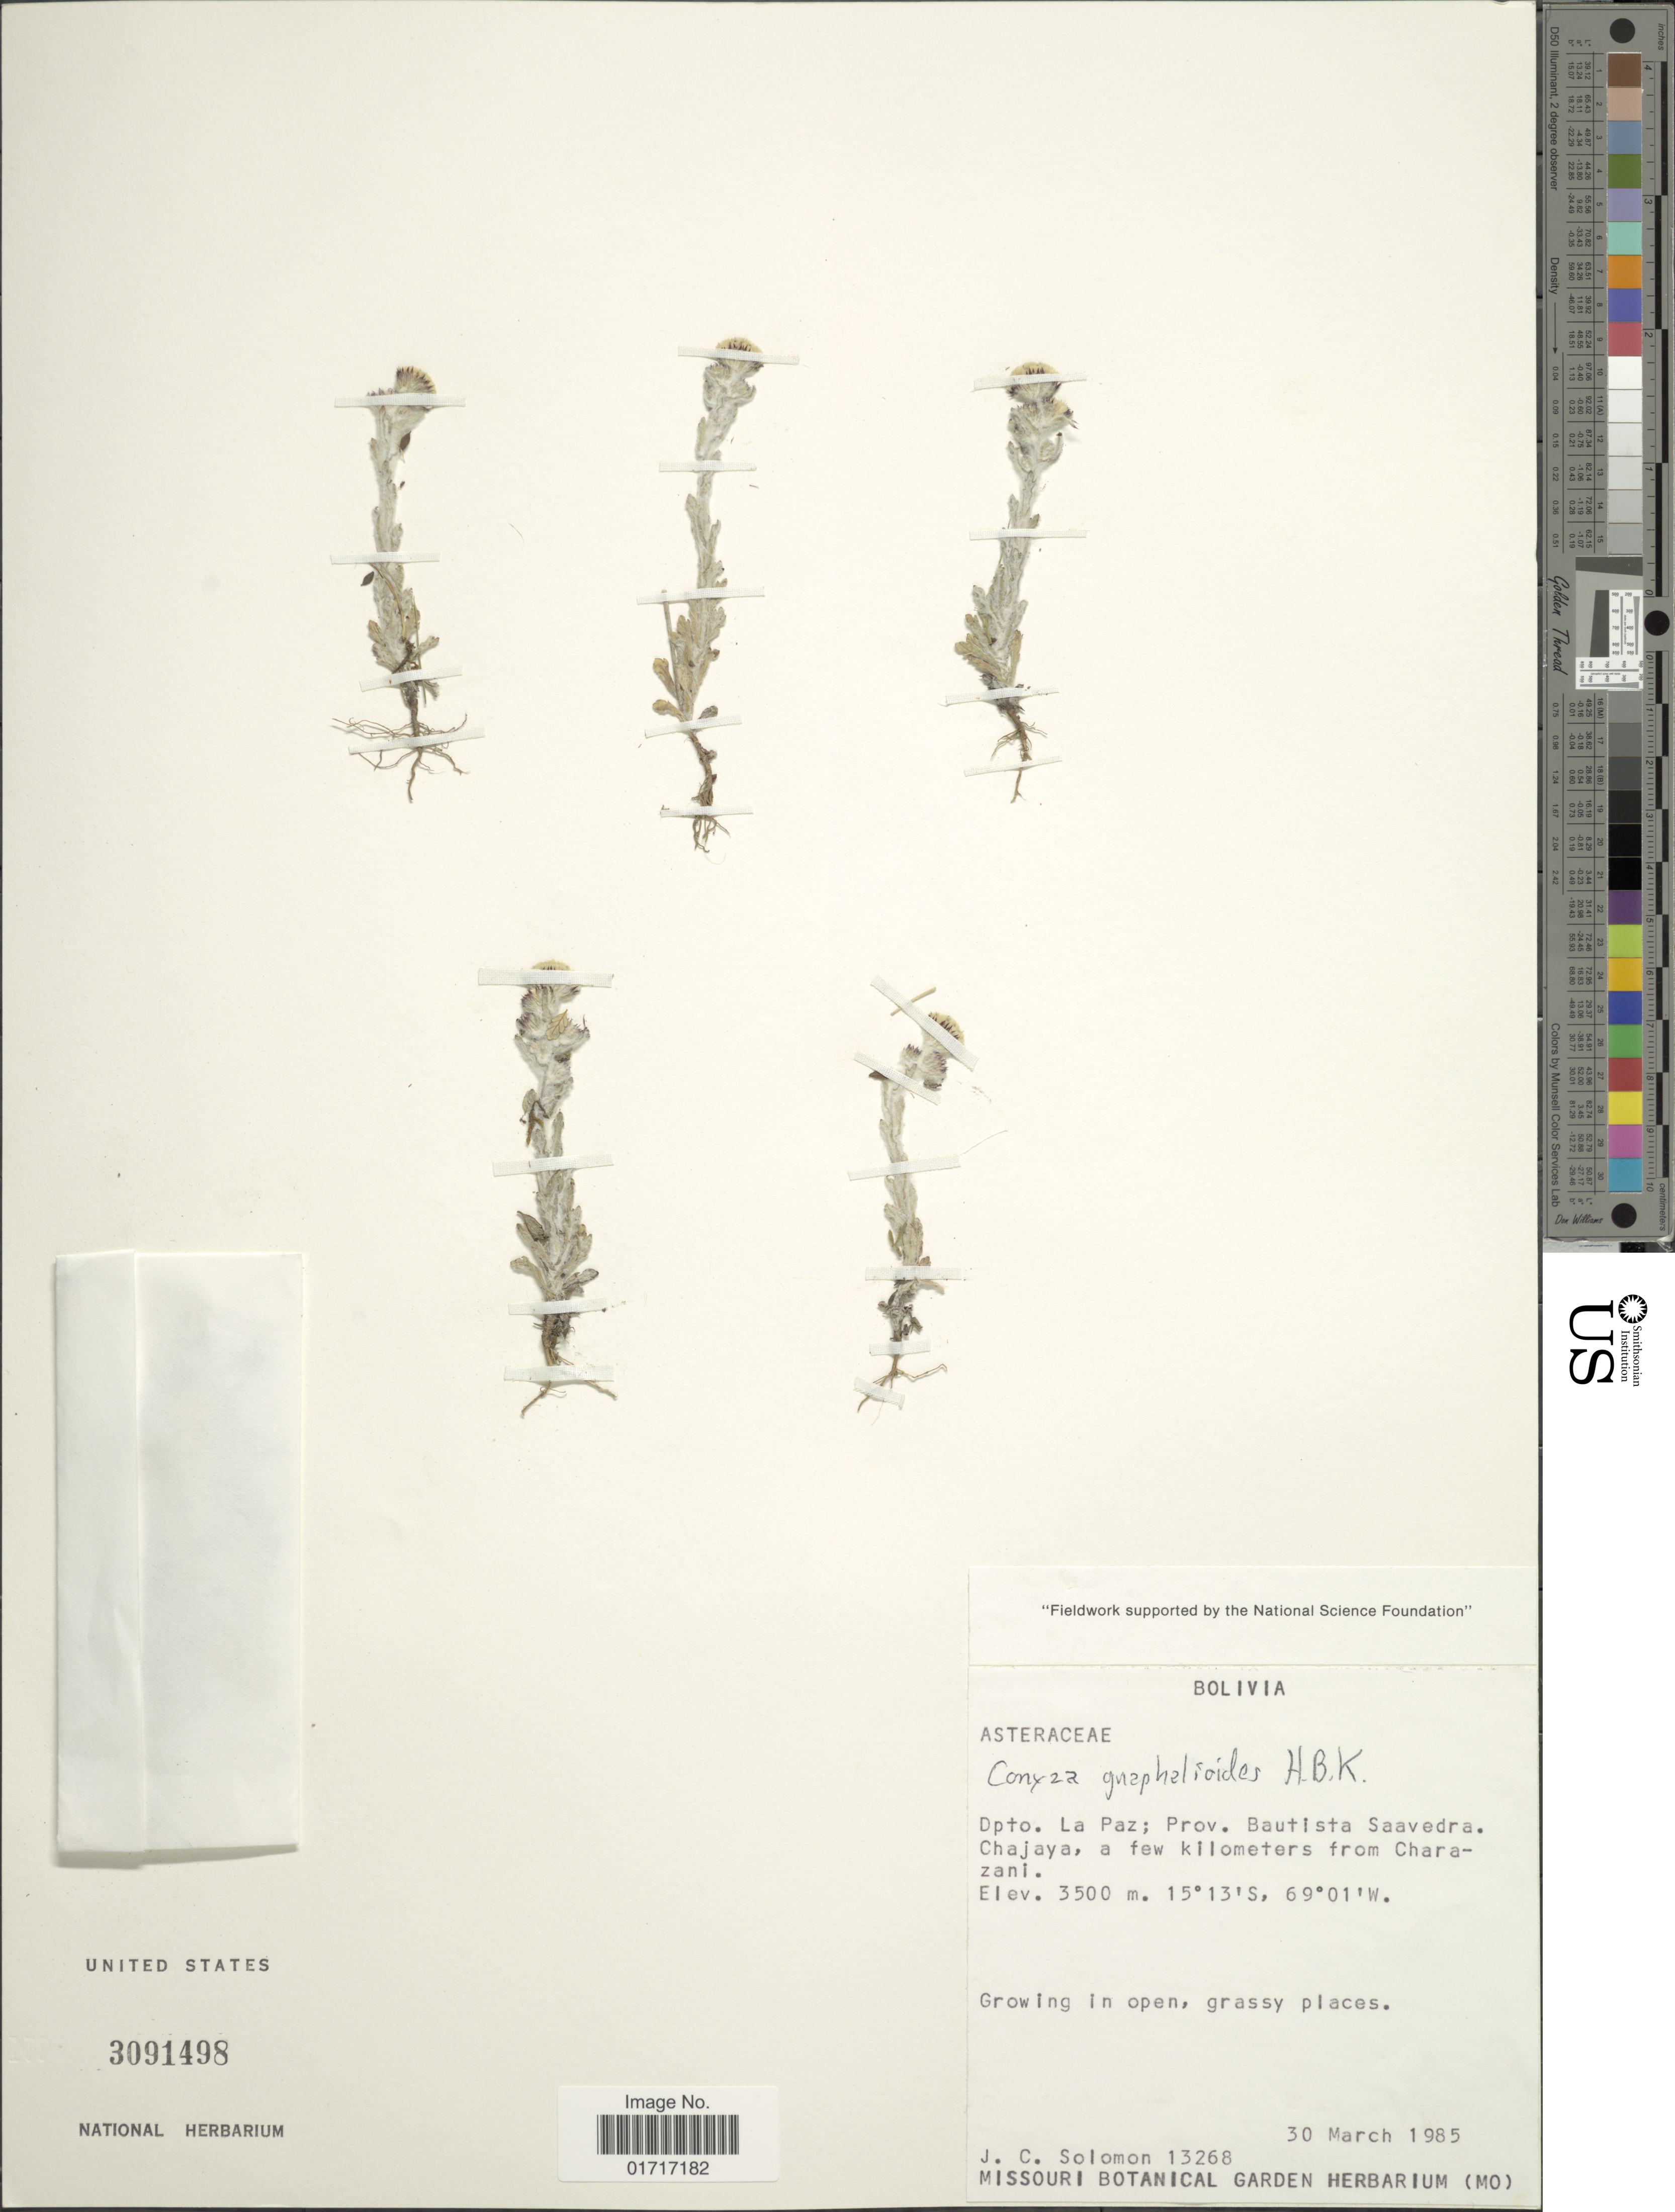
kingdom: Plantae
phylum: Tracheophyta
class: Magnoliopsida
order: Asterales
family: Asteraceae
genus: Conyza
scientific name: Conyza gnaphalioides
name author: Kunth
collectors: J. C. Solomon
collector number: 13268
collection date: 1985-03-30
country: Bolivia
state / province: La Paz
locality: Dpto. La Paz: Prov. Bautista Saavedra, Chajaya, a few kilometers from Charazani.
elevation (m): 3500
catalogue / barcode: US 3091498